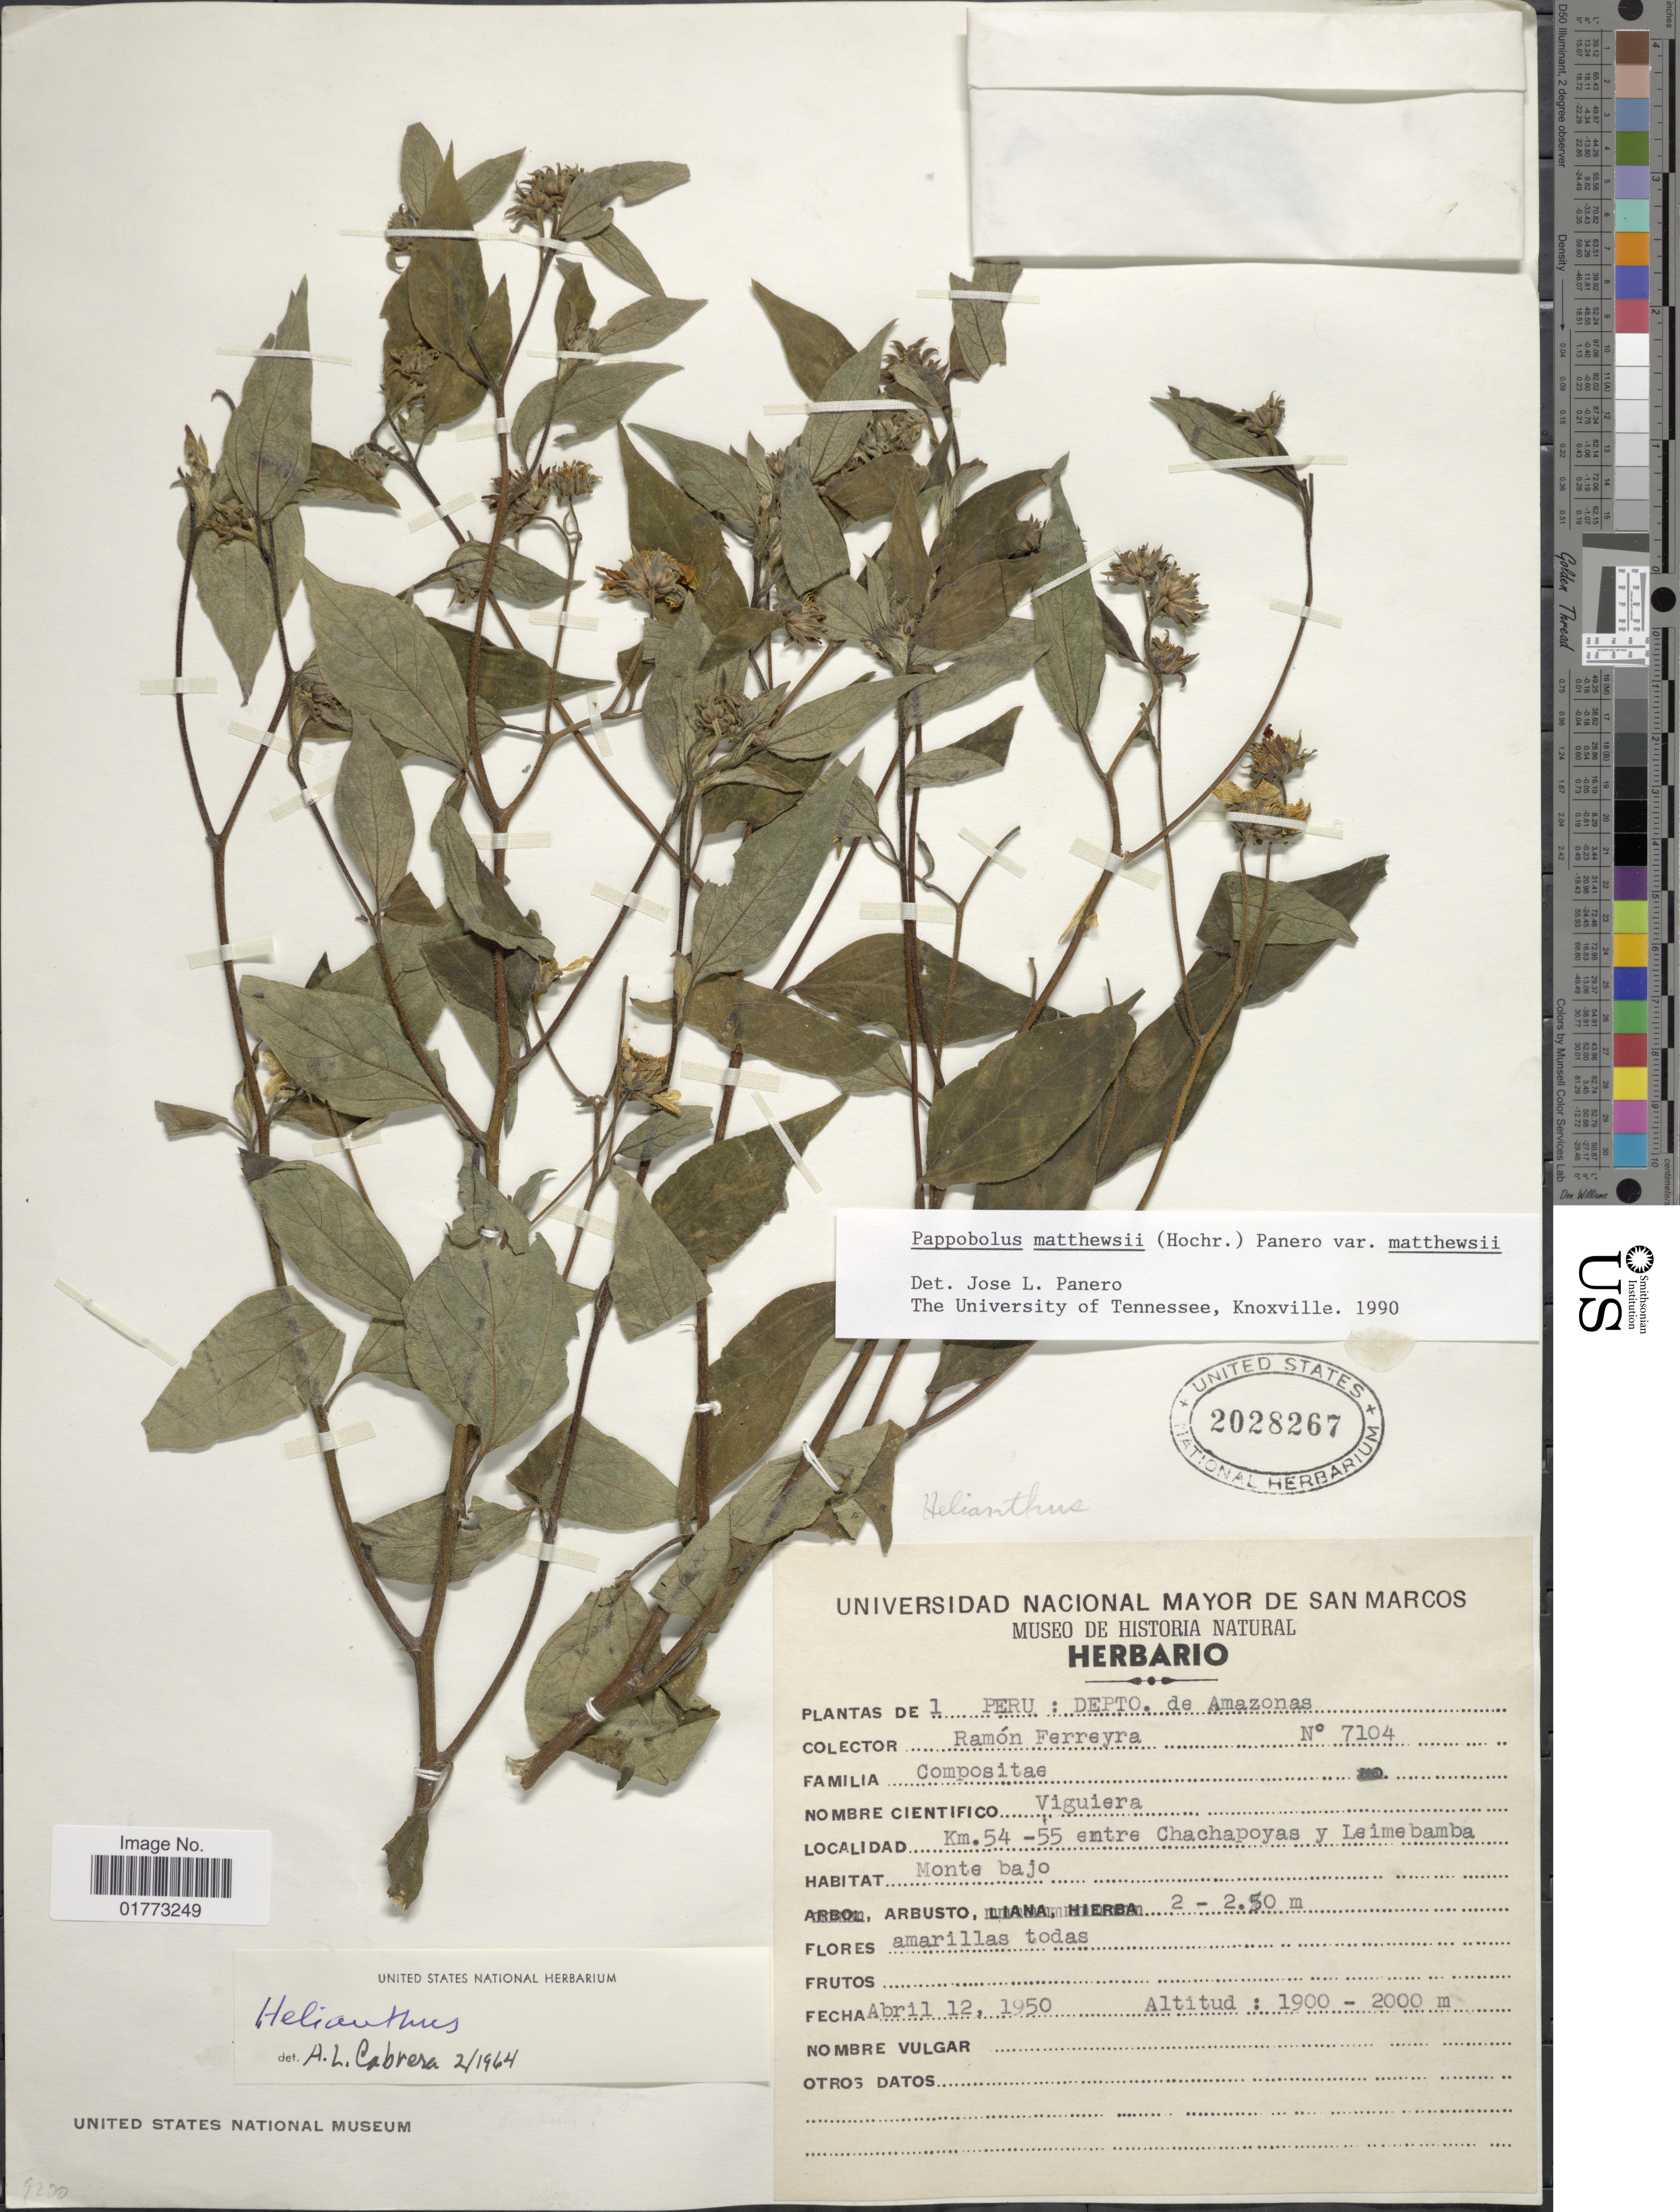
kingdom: Plantae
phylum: Tracheophyta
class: Magnoliopsida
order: Asterales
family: Asteraceae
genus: Pappobolus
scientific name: Pappobolus matthewsii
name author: (Hochr.) Panero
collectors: R. A. Ferreyra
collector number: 7104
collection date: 1950-04-12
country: Peru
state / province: Amazonas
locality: Km. 54 - 55 entre Chachapoyas y Leimebamba, Monte bajo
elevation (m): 1900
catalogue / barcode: US 2028267